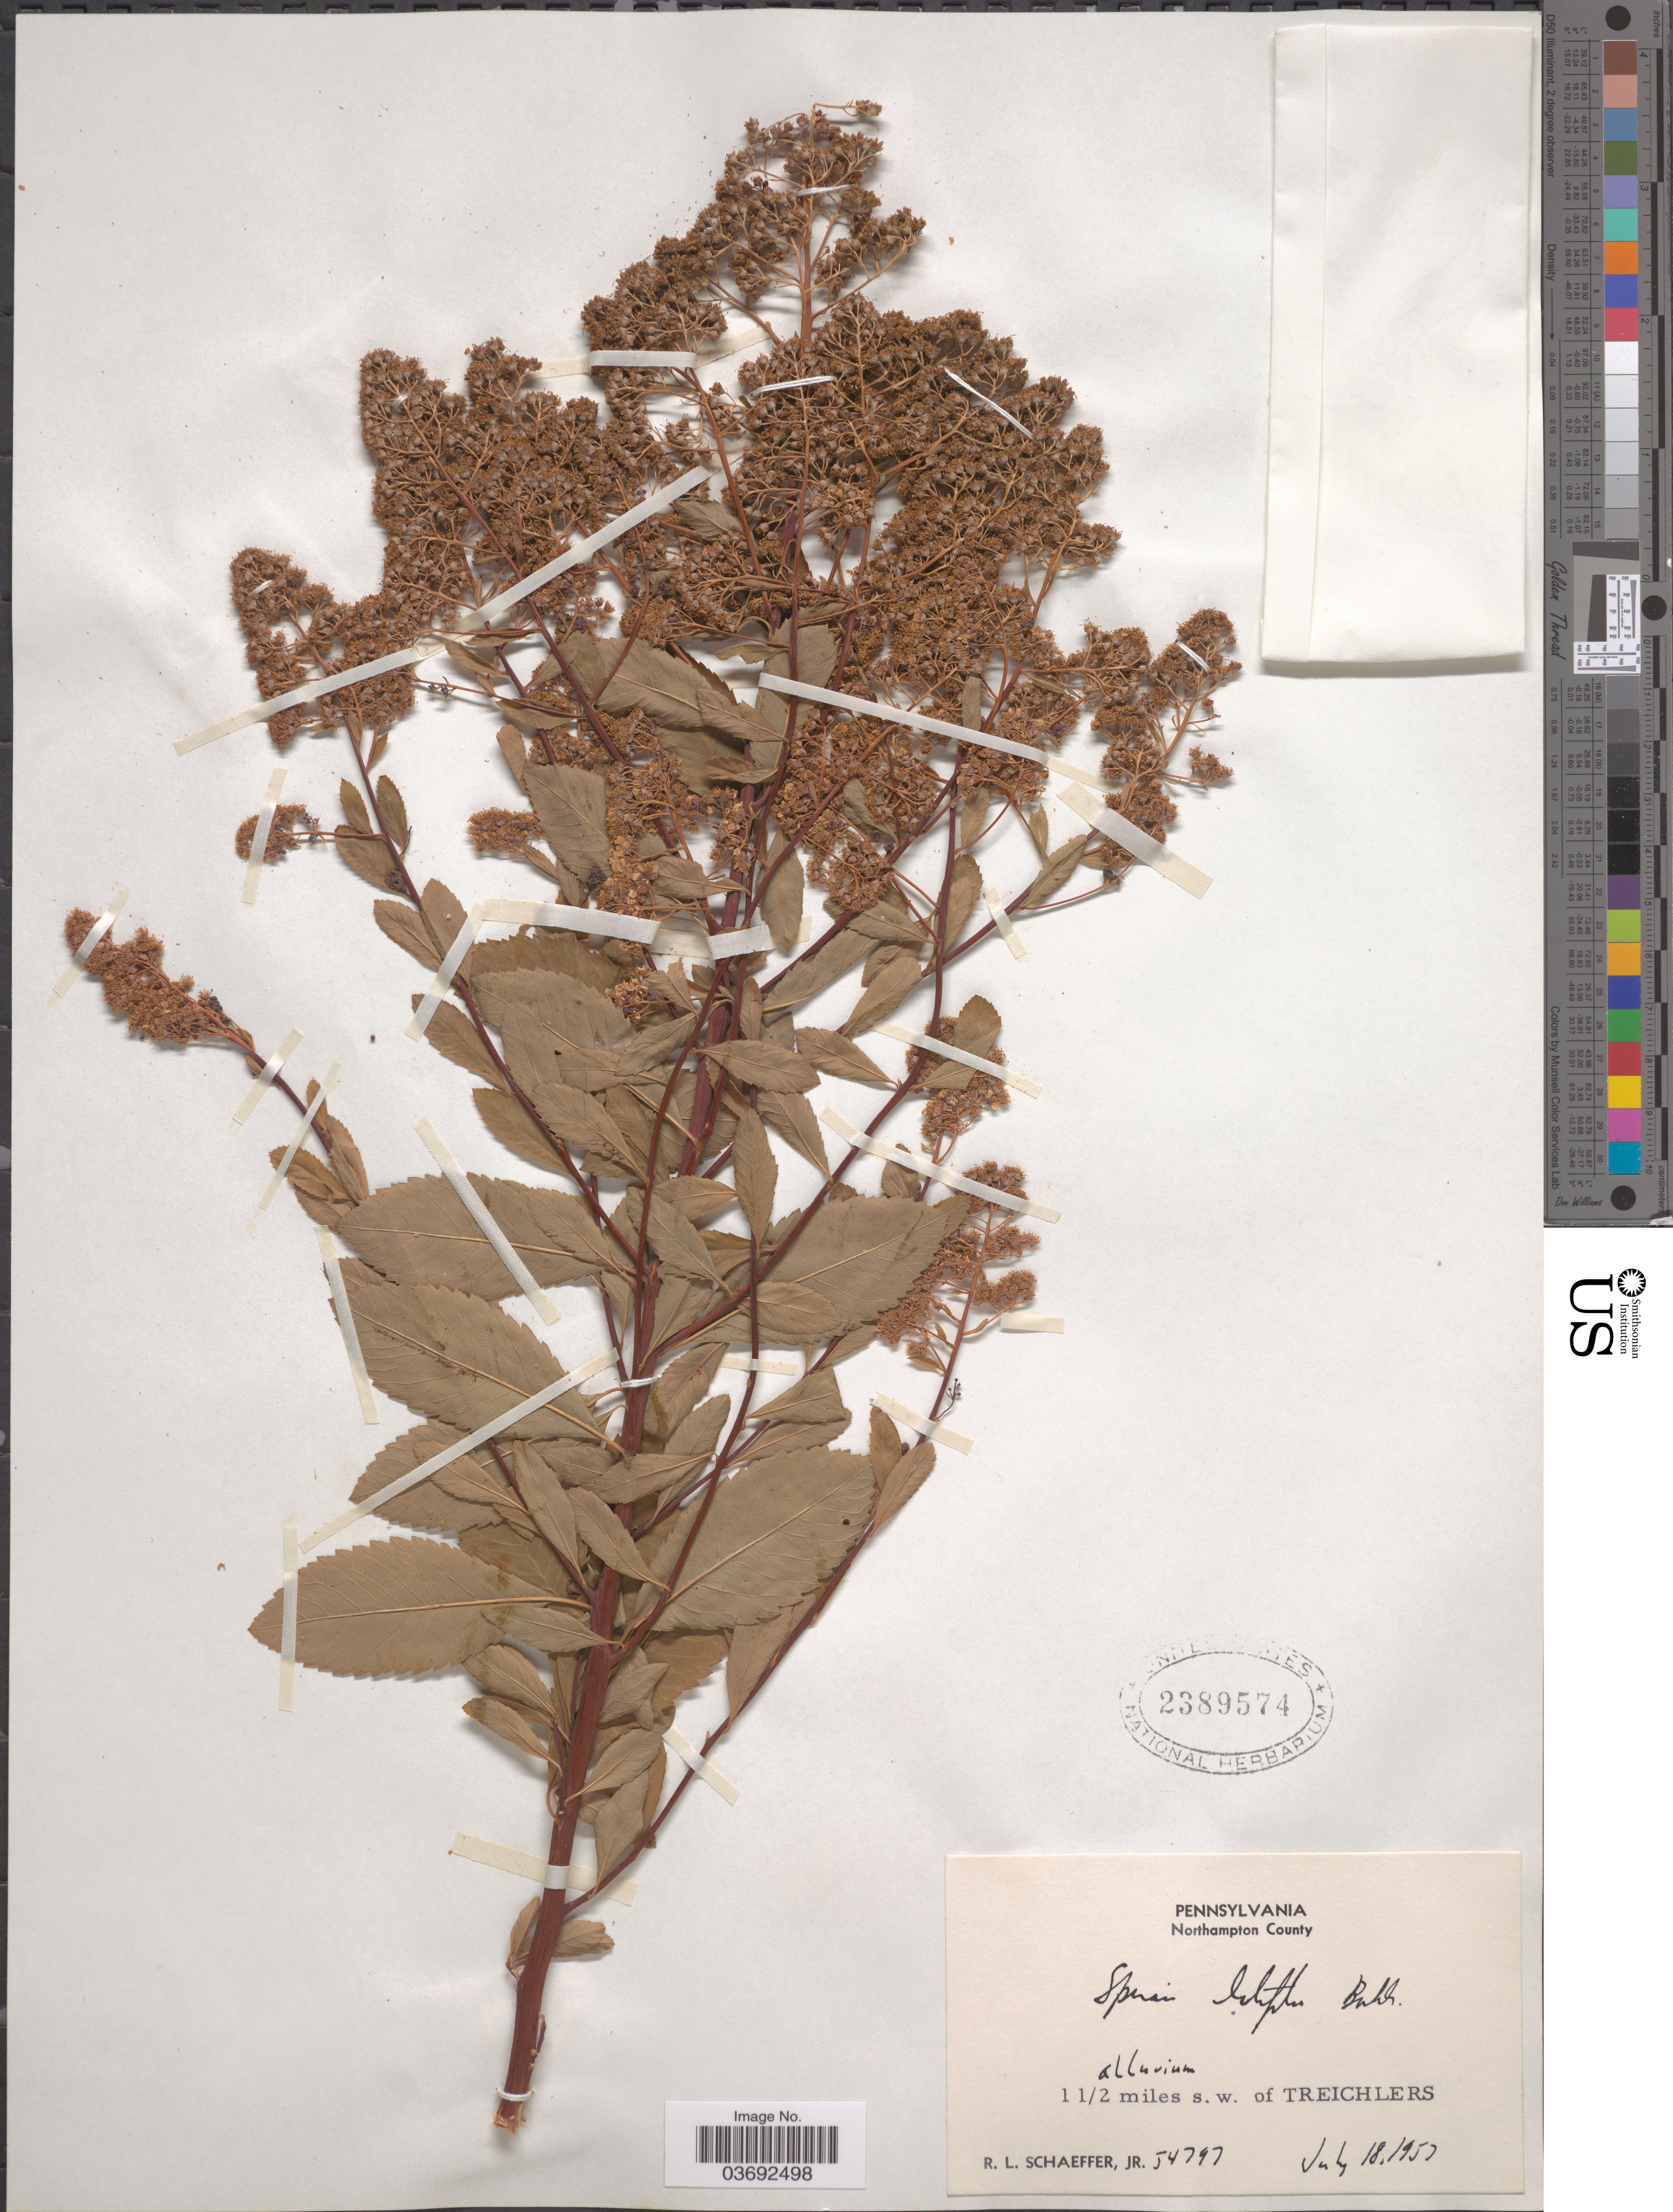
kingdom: Plantae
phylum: Tracheophyta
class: Magnoliopsida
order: Rosales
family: Rosaceae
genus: Spiraea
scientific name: Spiraea latifolia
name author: Borkh.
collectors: R. L. Schaeffer Jr.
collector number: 54797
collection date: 1957-07-18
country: United States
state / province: Pennsylvania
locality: Northampton County. 1 1/2 miles s.w. of Treichlers.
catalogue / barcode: US 2389574